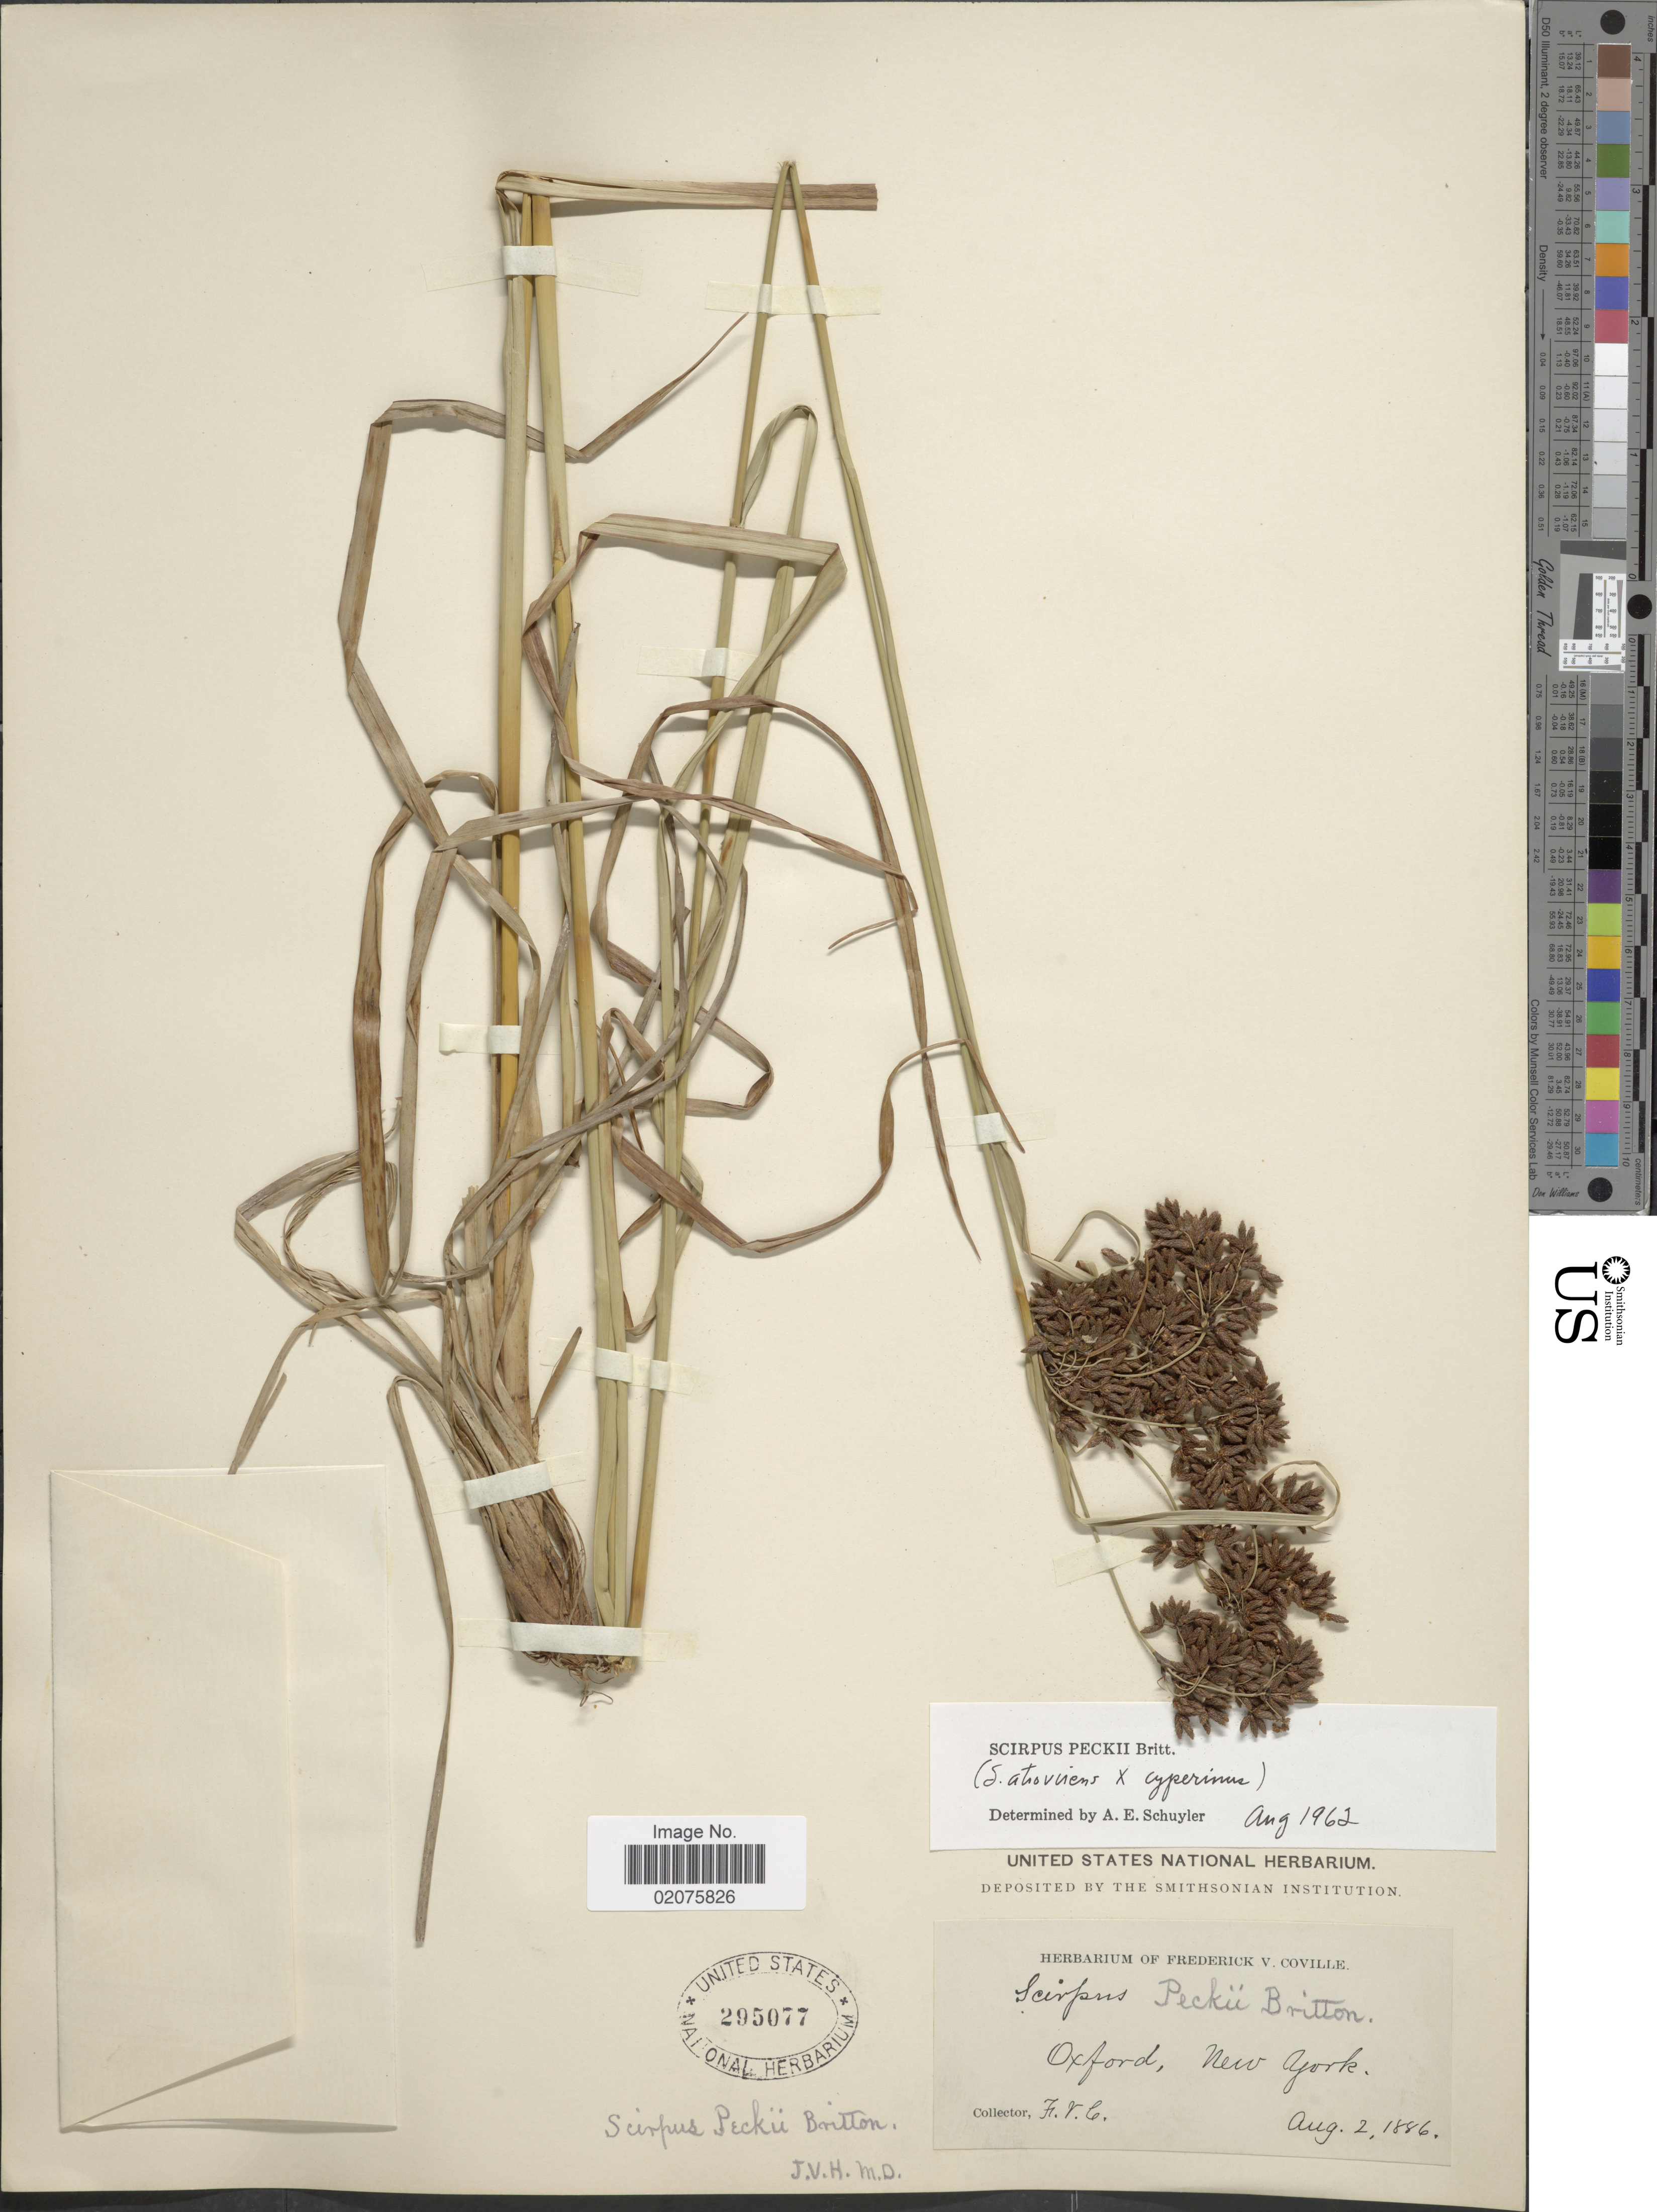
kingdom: Plantae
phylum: Tracheophyta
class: Liliopsida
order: Poales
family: Cyperaceae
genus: Scirpus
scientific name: Scirpus x peckii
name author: Britton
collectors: F. V. Coville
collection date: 1886-08-02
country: United States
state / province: New York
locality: Oxford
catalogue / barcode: US 295077